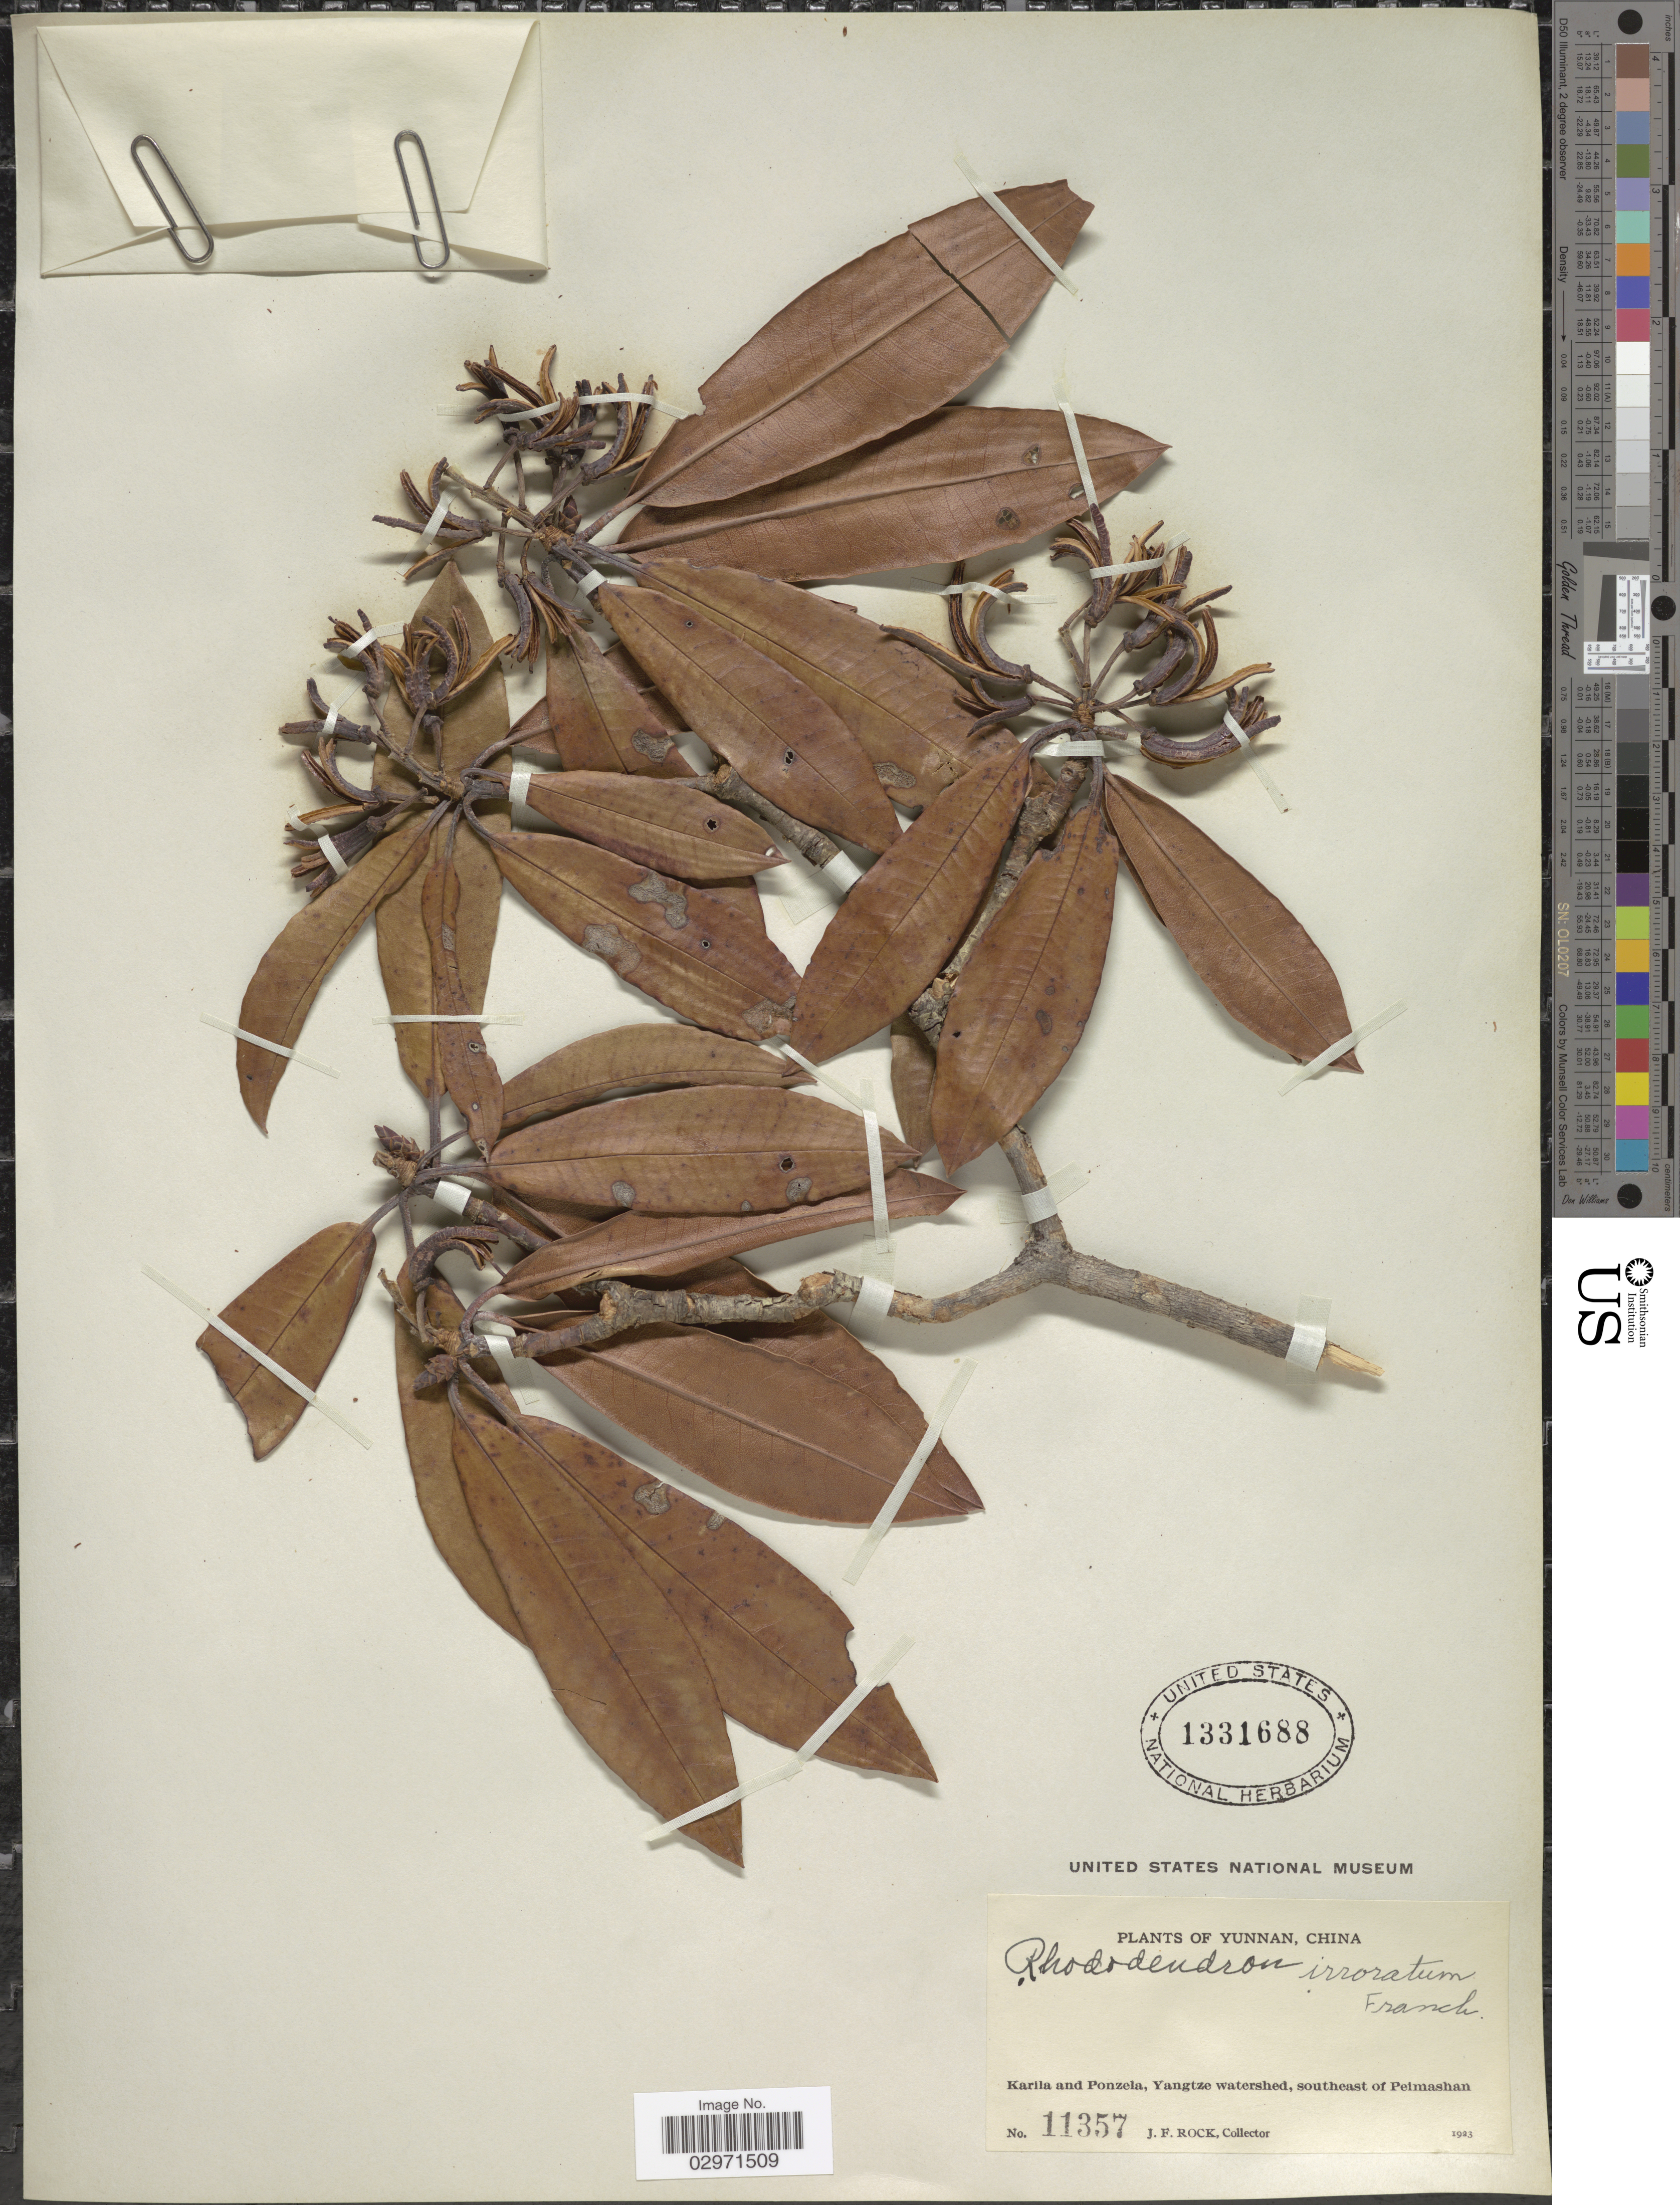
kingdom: Plantae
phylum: Tracheophyta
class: Magnoliopsida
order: Ericales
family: Ericaceae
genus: Rhododendron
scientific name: Rhododendron irroratum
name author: Franch.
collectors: J. Rock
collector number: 11357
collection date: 1923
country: China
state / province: Yunnan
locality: Karila and Ponzela, Yangtze watershed, southeast of Peimashan.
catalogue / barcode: US 1331688